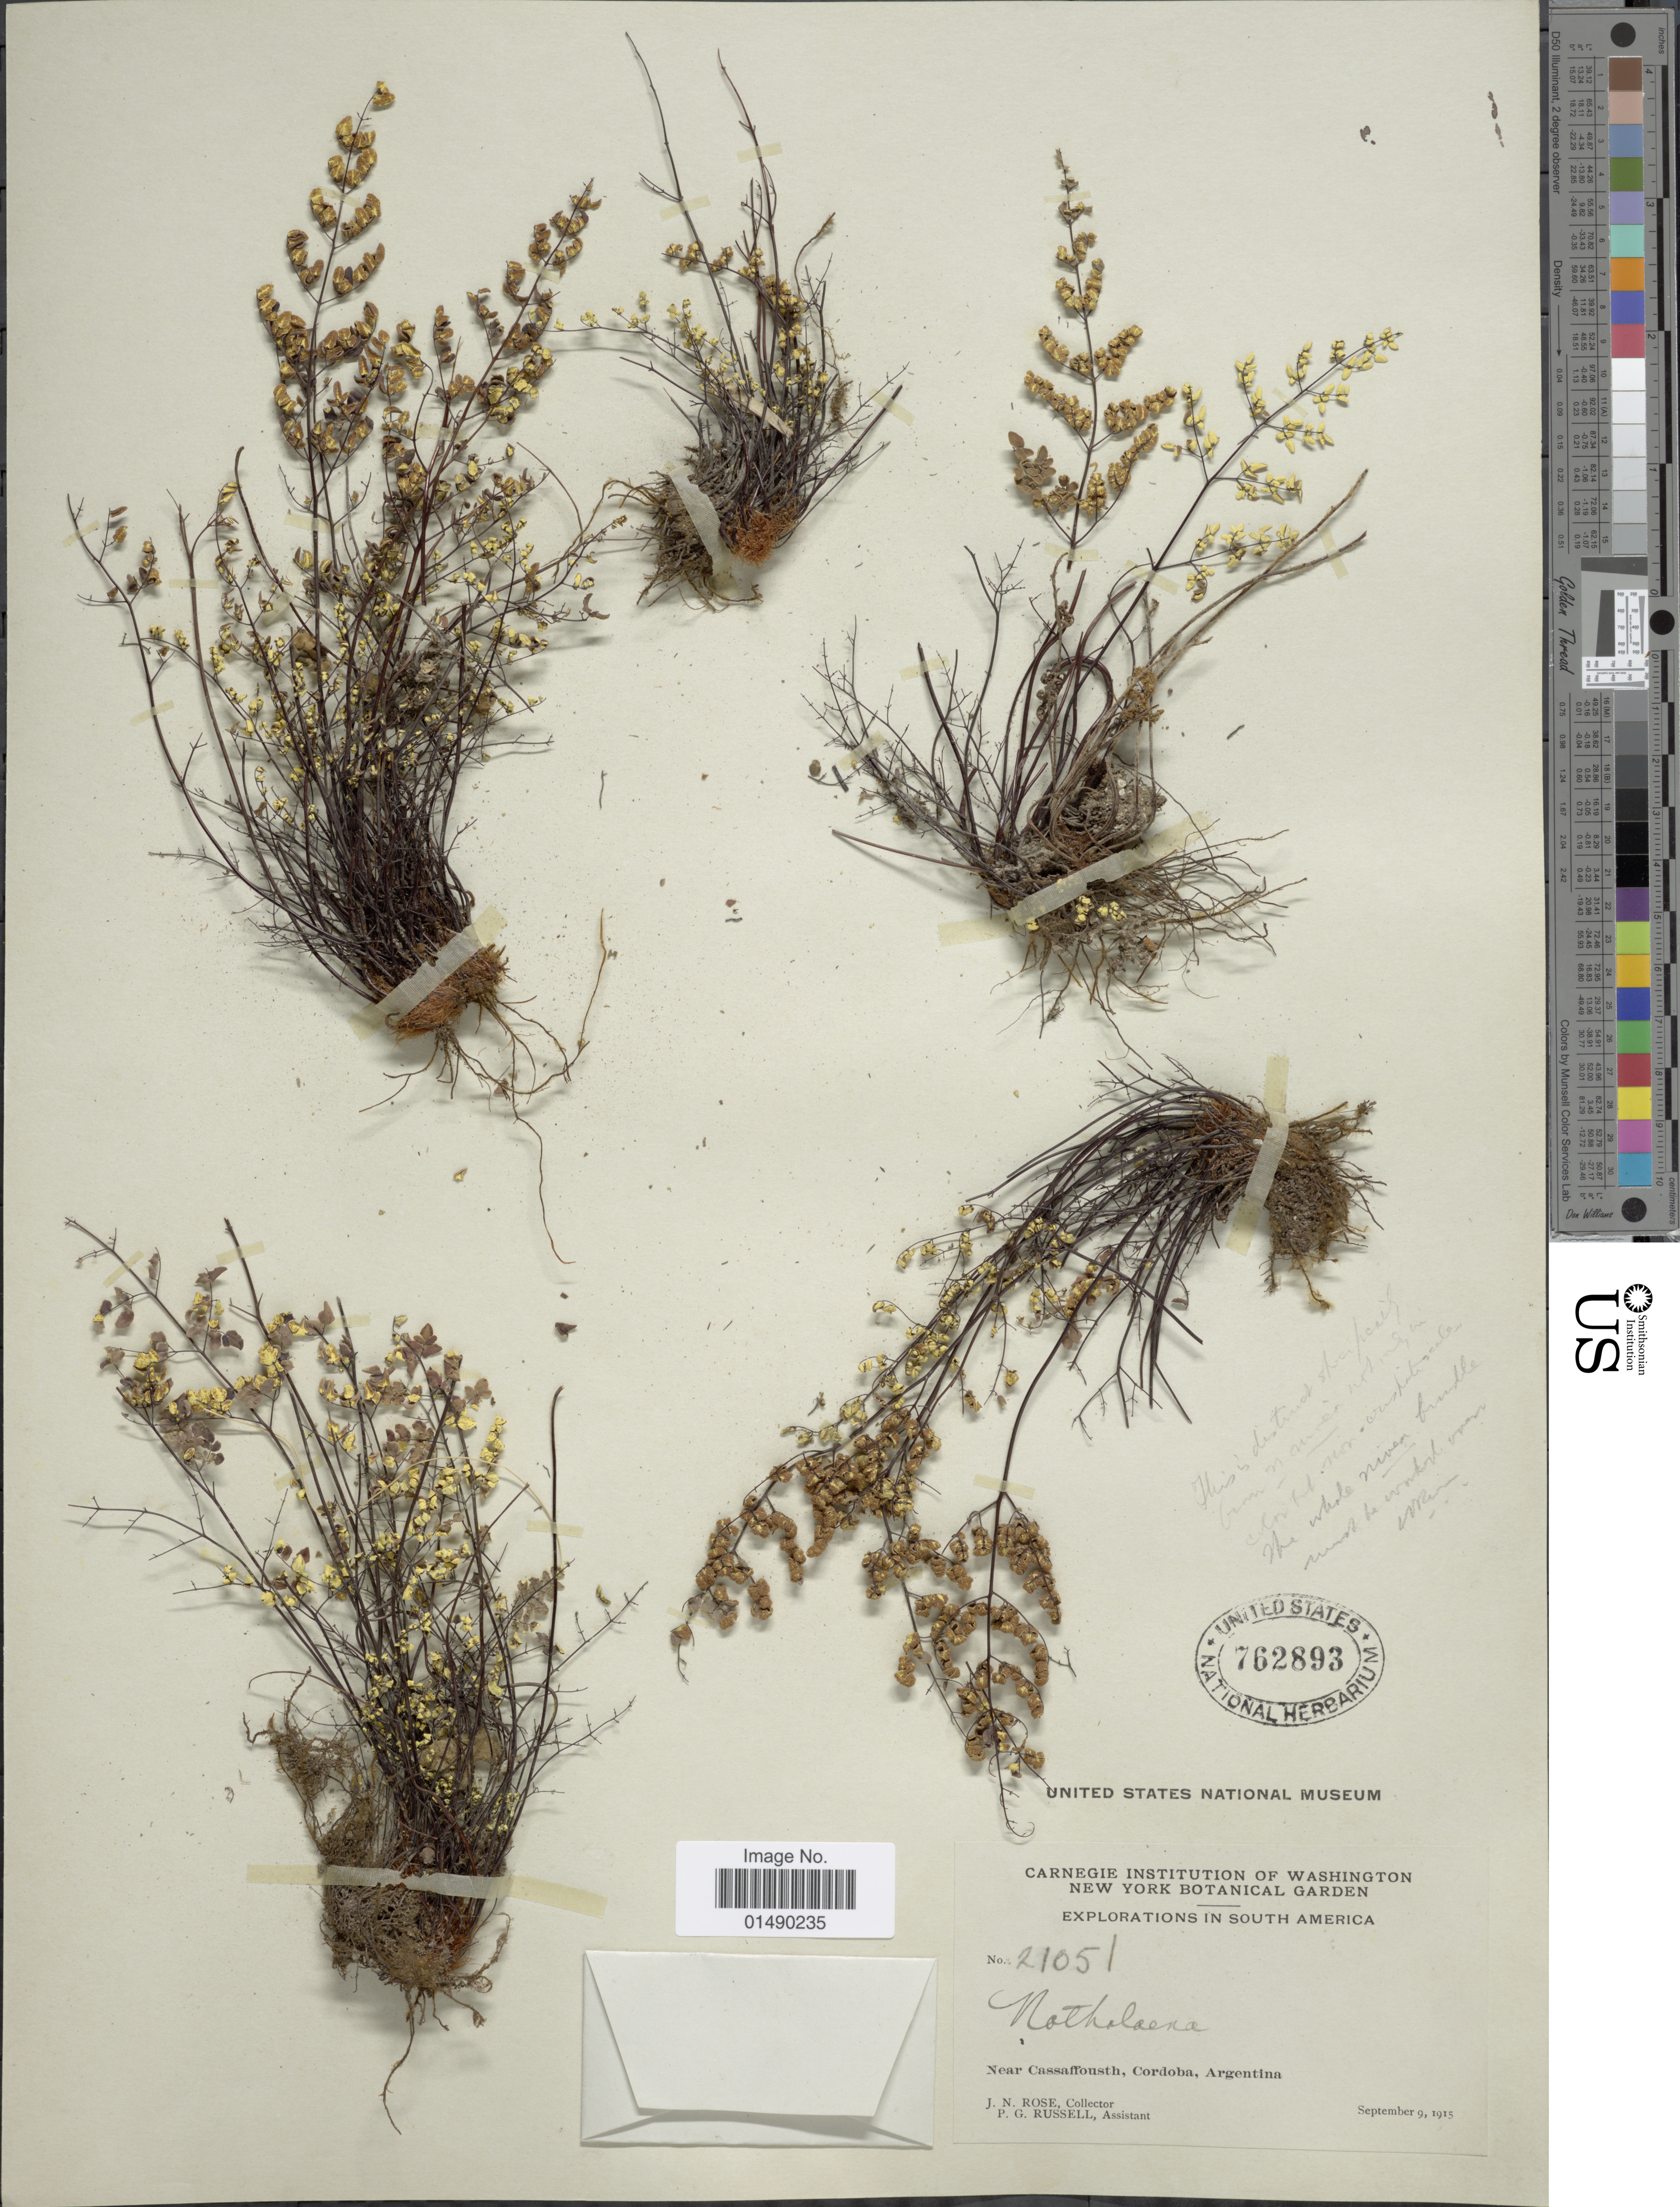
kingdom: Plantae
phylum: Tracheophyta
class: Polypodiopsida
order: Polypodiales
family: Pteridaceae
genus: Argyrochosma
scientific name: Argyrochosma nivea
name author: (Poir.) Windham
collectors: J. N. Rose & P. G. Russell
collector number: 21051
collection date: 1915-09-09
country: Argentina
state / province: Cordoba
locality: Argentina, South America, near Cassaffousth, Cordoba.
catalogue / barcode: US 762893